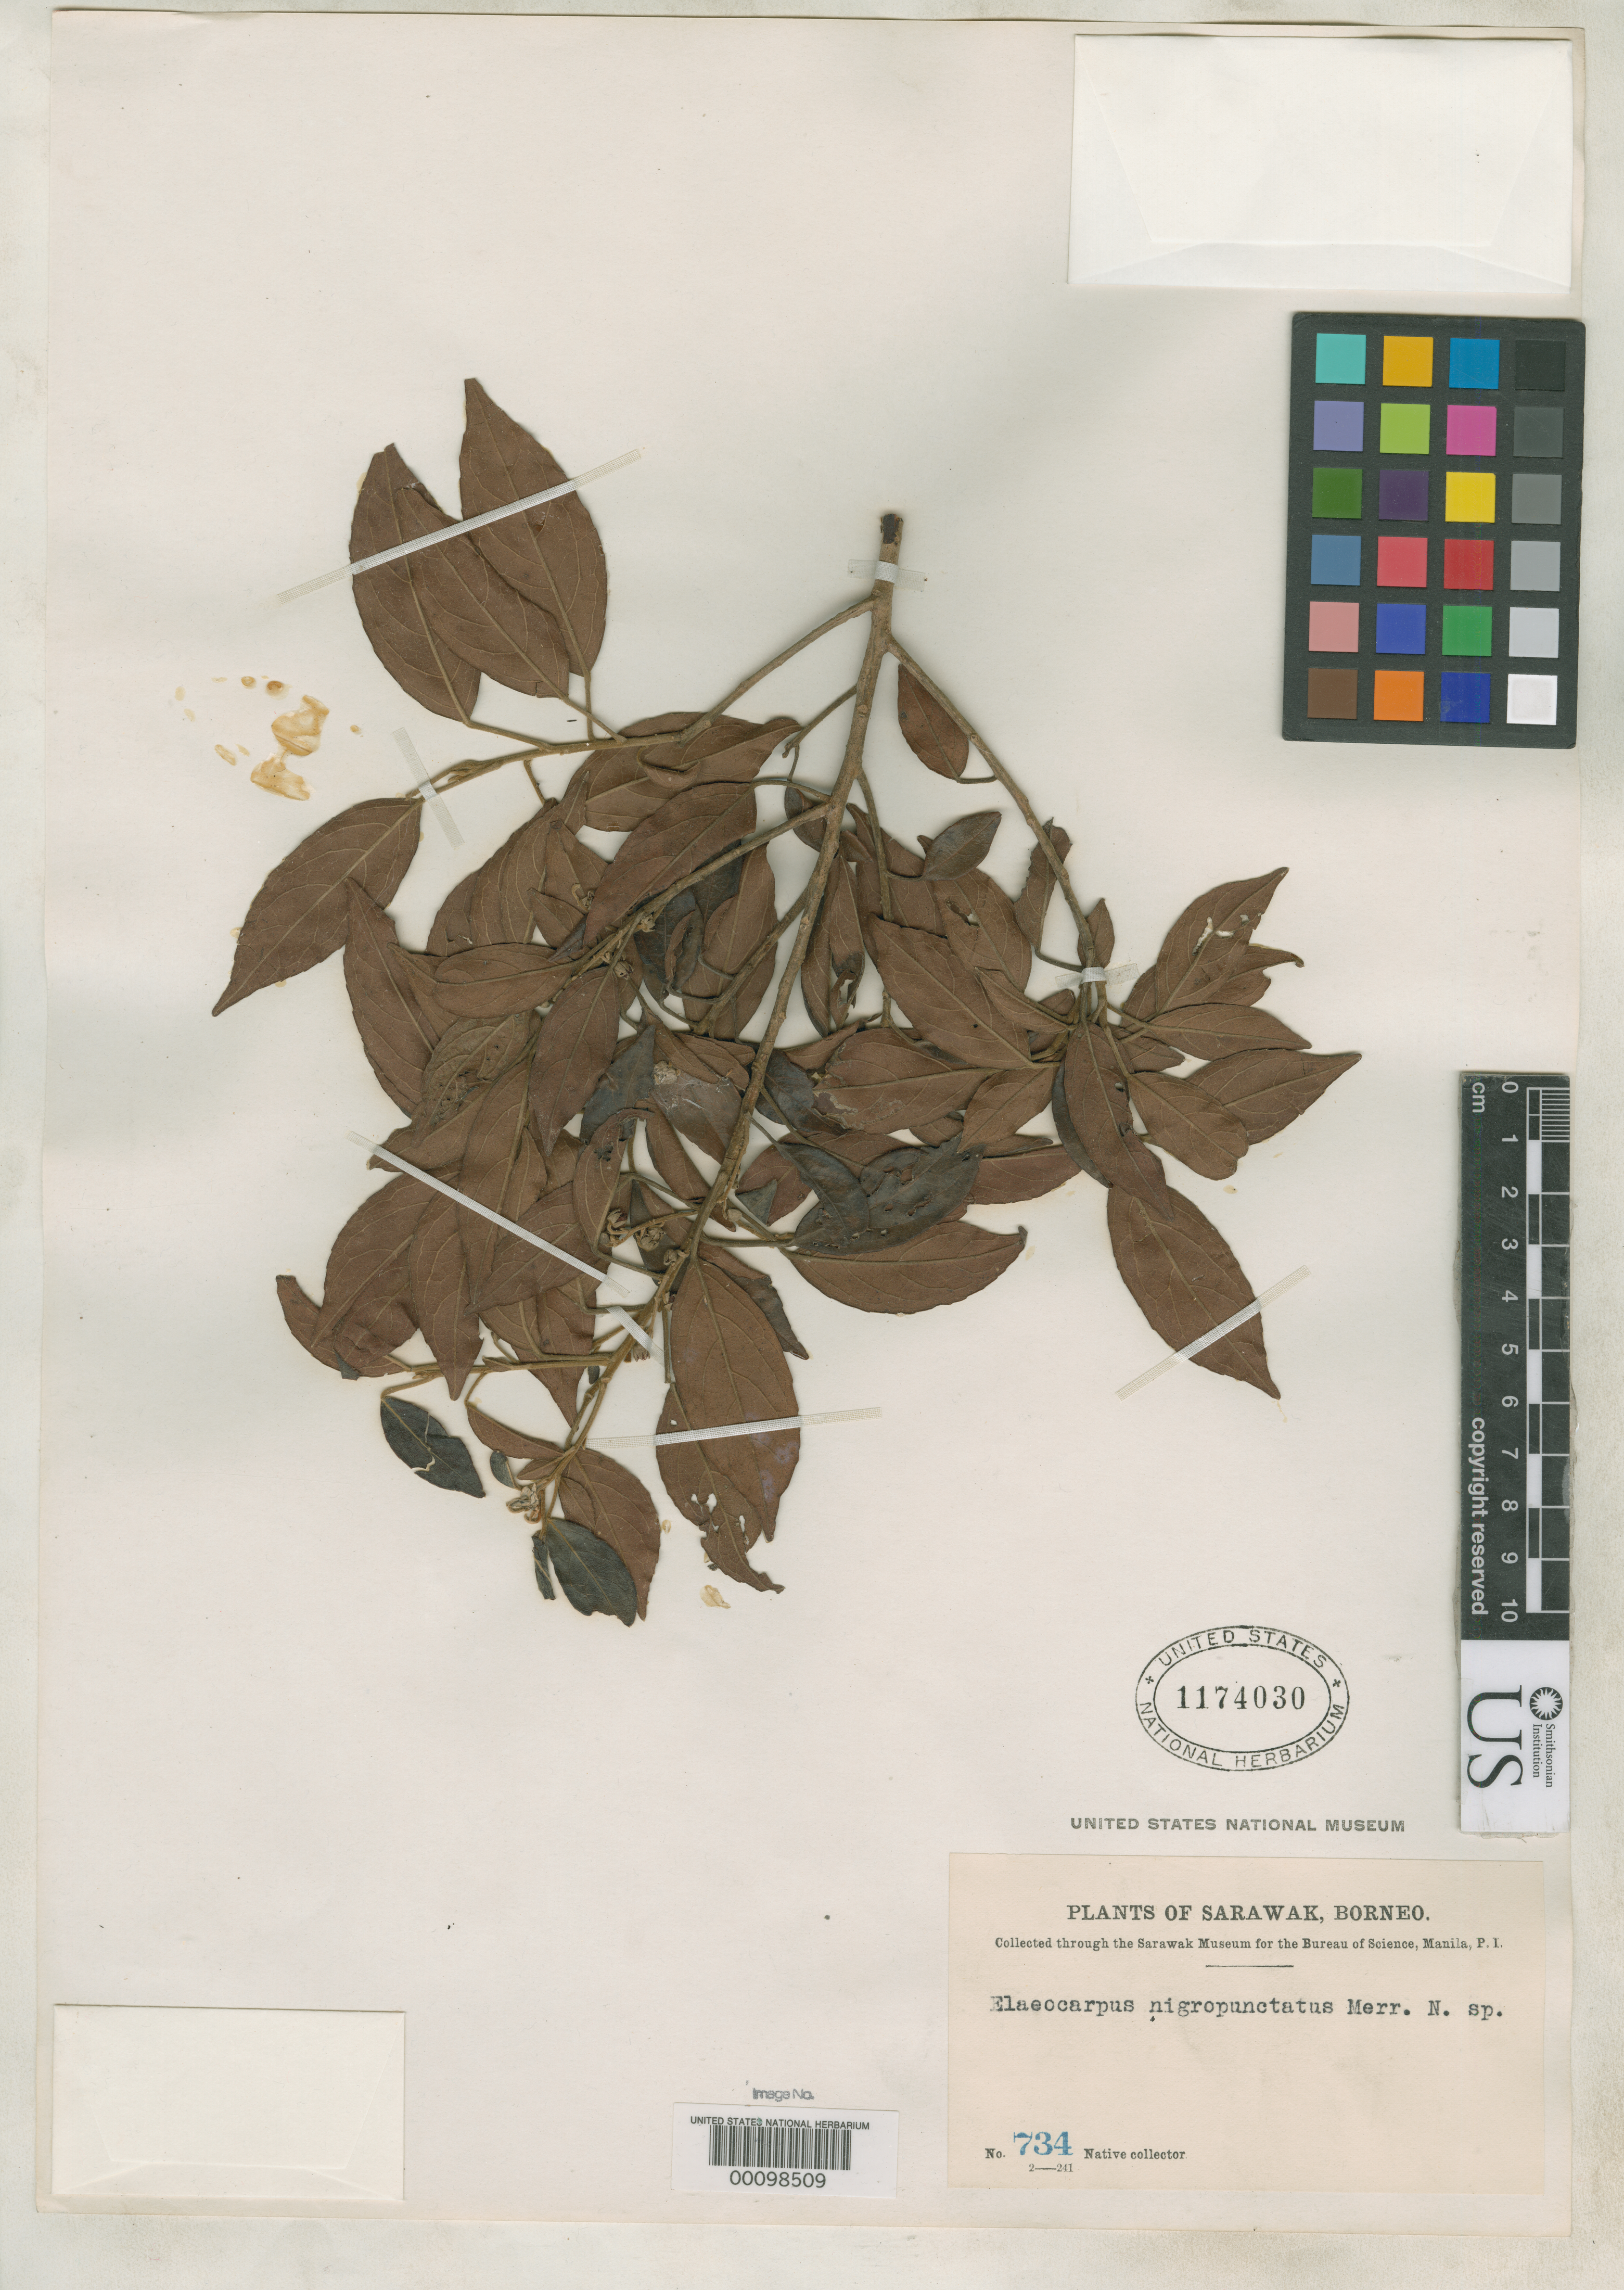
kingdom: Plantae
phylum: Tracheophyta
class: Magnoliopsida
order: Oxalidales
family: Elaeocarpaceae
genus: Elaeocarpus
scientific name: Elaeocarpus nigropunctatus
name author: Merr.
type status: Isotype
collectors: Native collector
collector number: Bur. Sci. 734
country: Malaysia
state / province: Sarawak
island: Borneo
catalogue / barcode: US 1174030